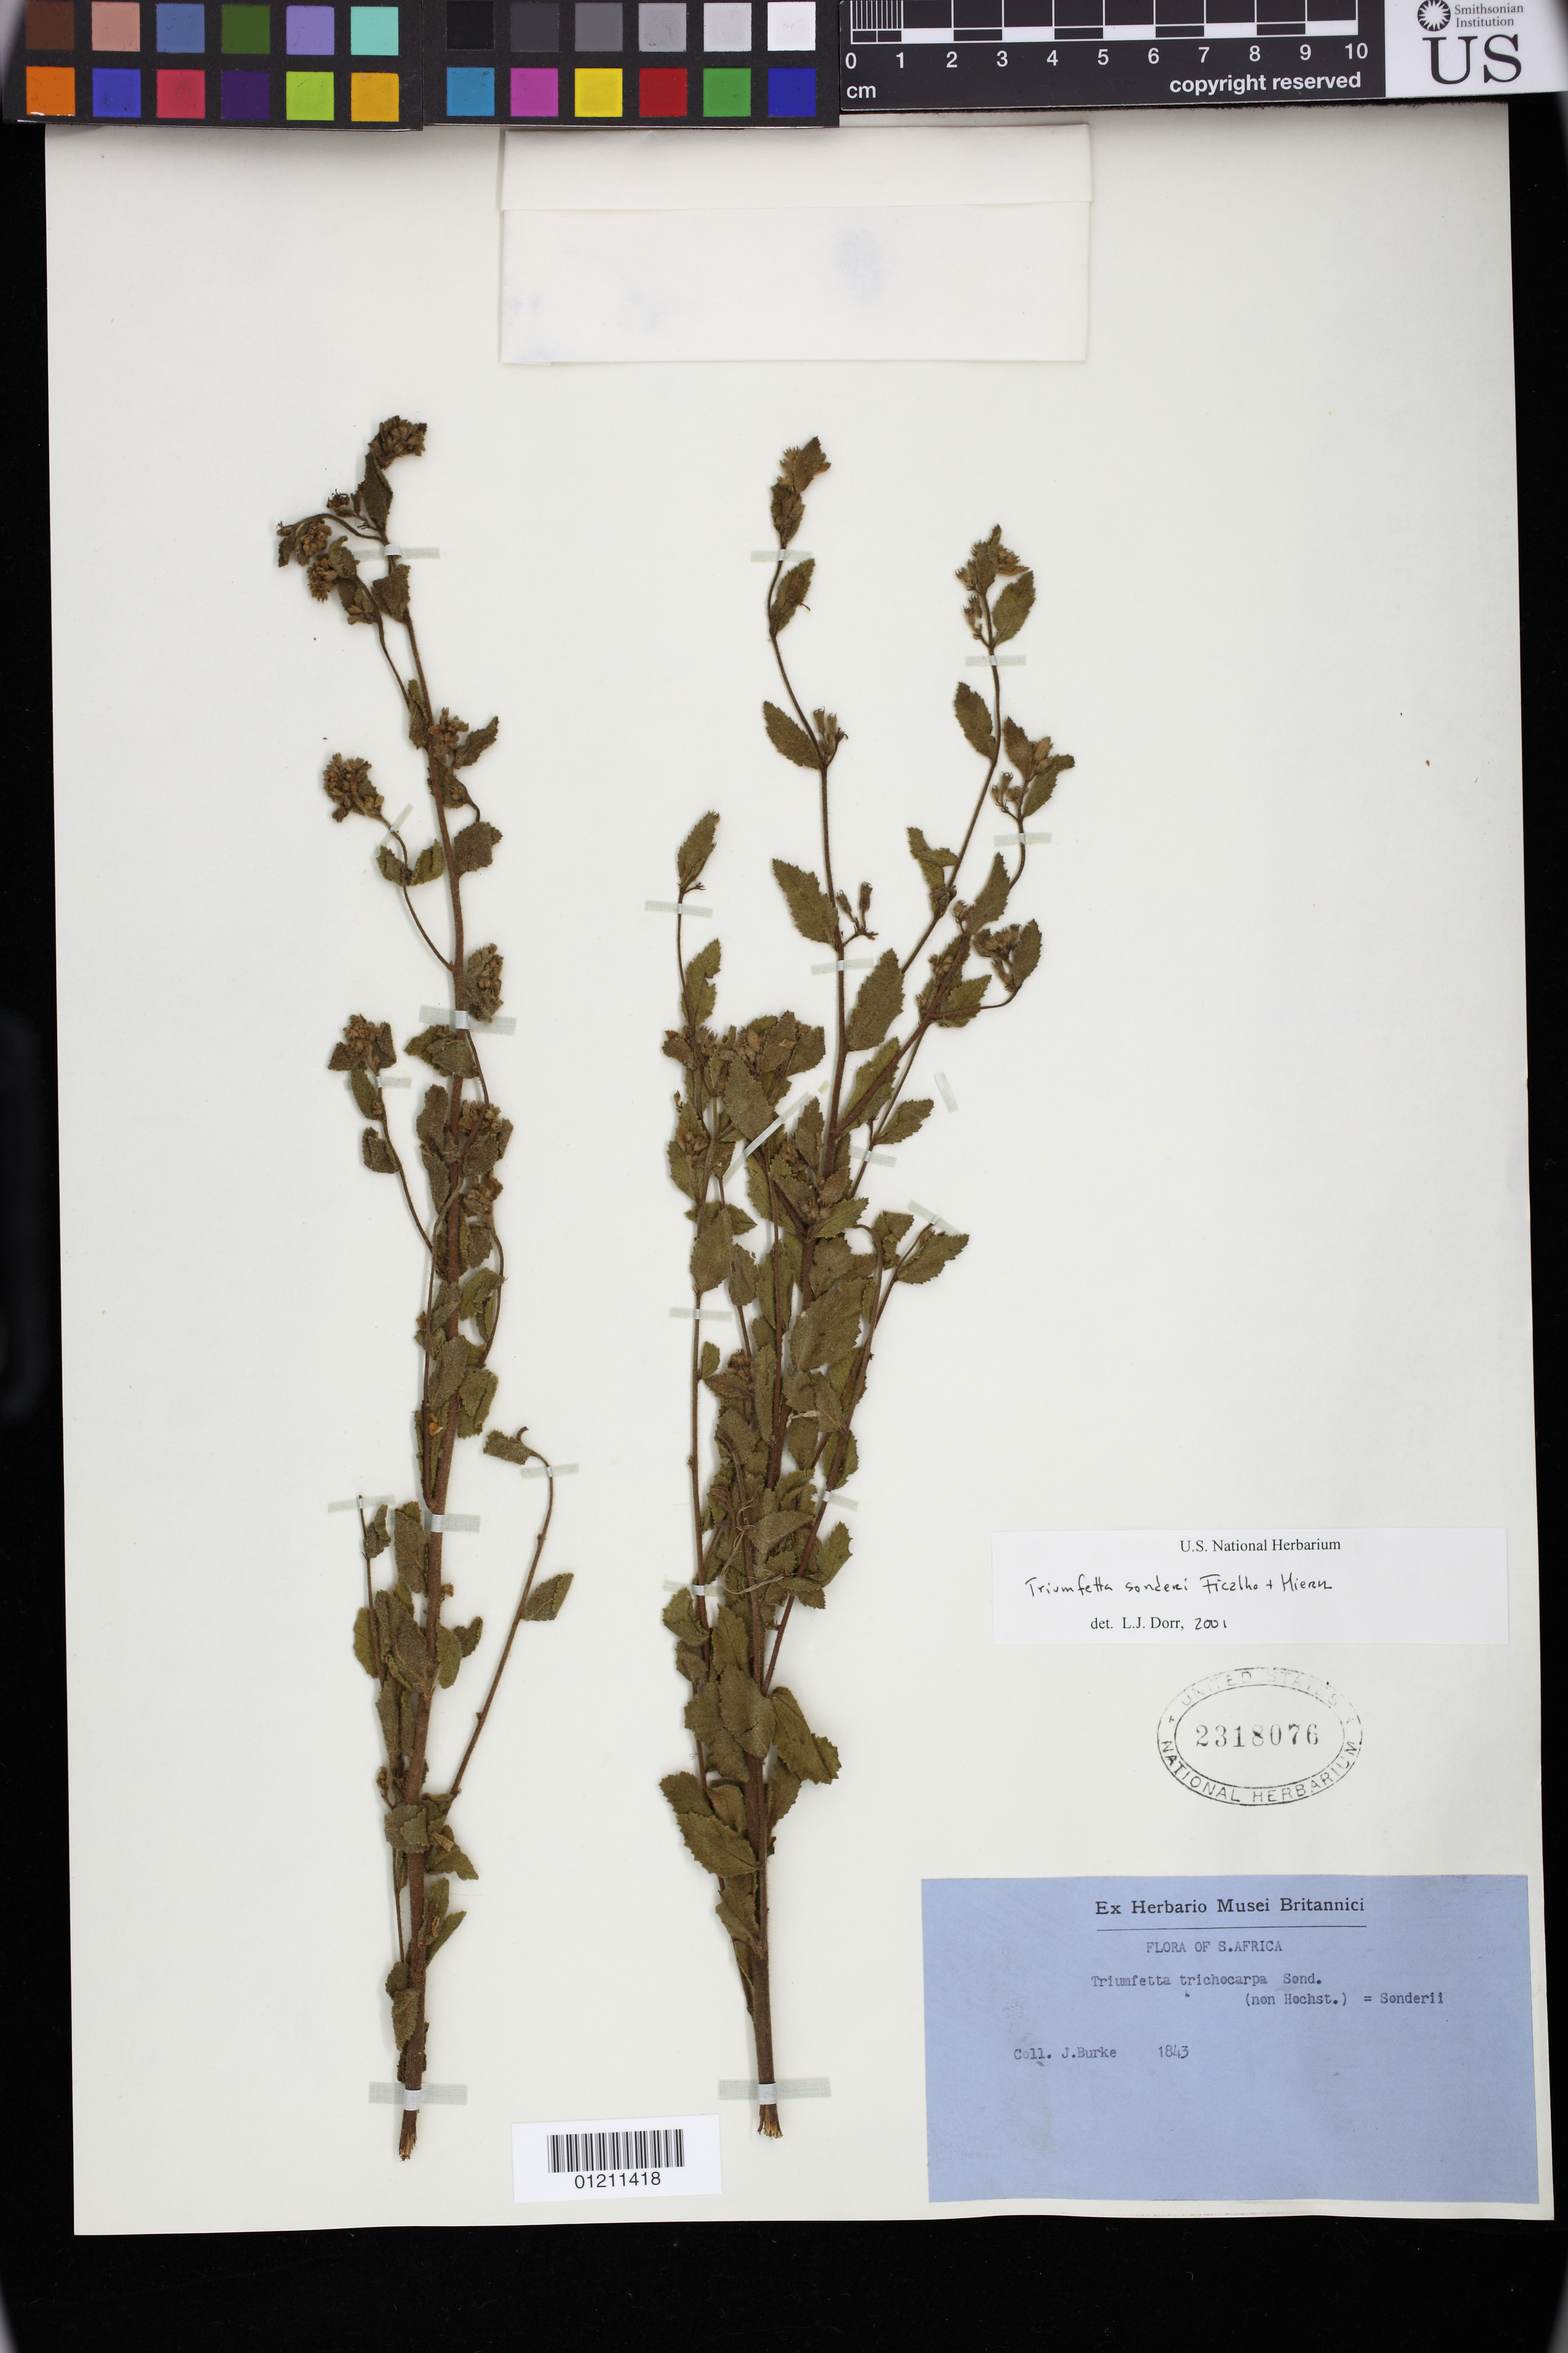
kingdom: Plantae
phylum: Tracheophyta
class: Magnoliopsida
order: Malvales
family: Malvaceae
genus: Triumfetta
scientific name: Triumfetta sonderi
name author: Ficalho & Hiern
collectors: J. Burke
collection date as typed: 1843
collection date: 1843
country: South Africa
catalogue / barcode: US 2318076